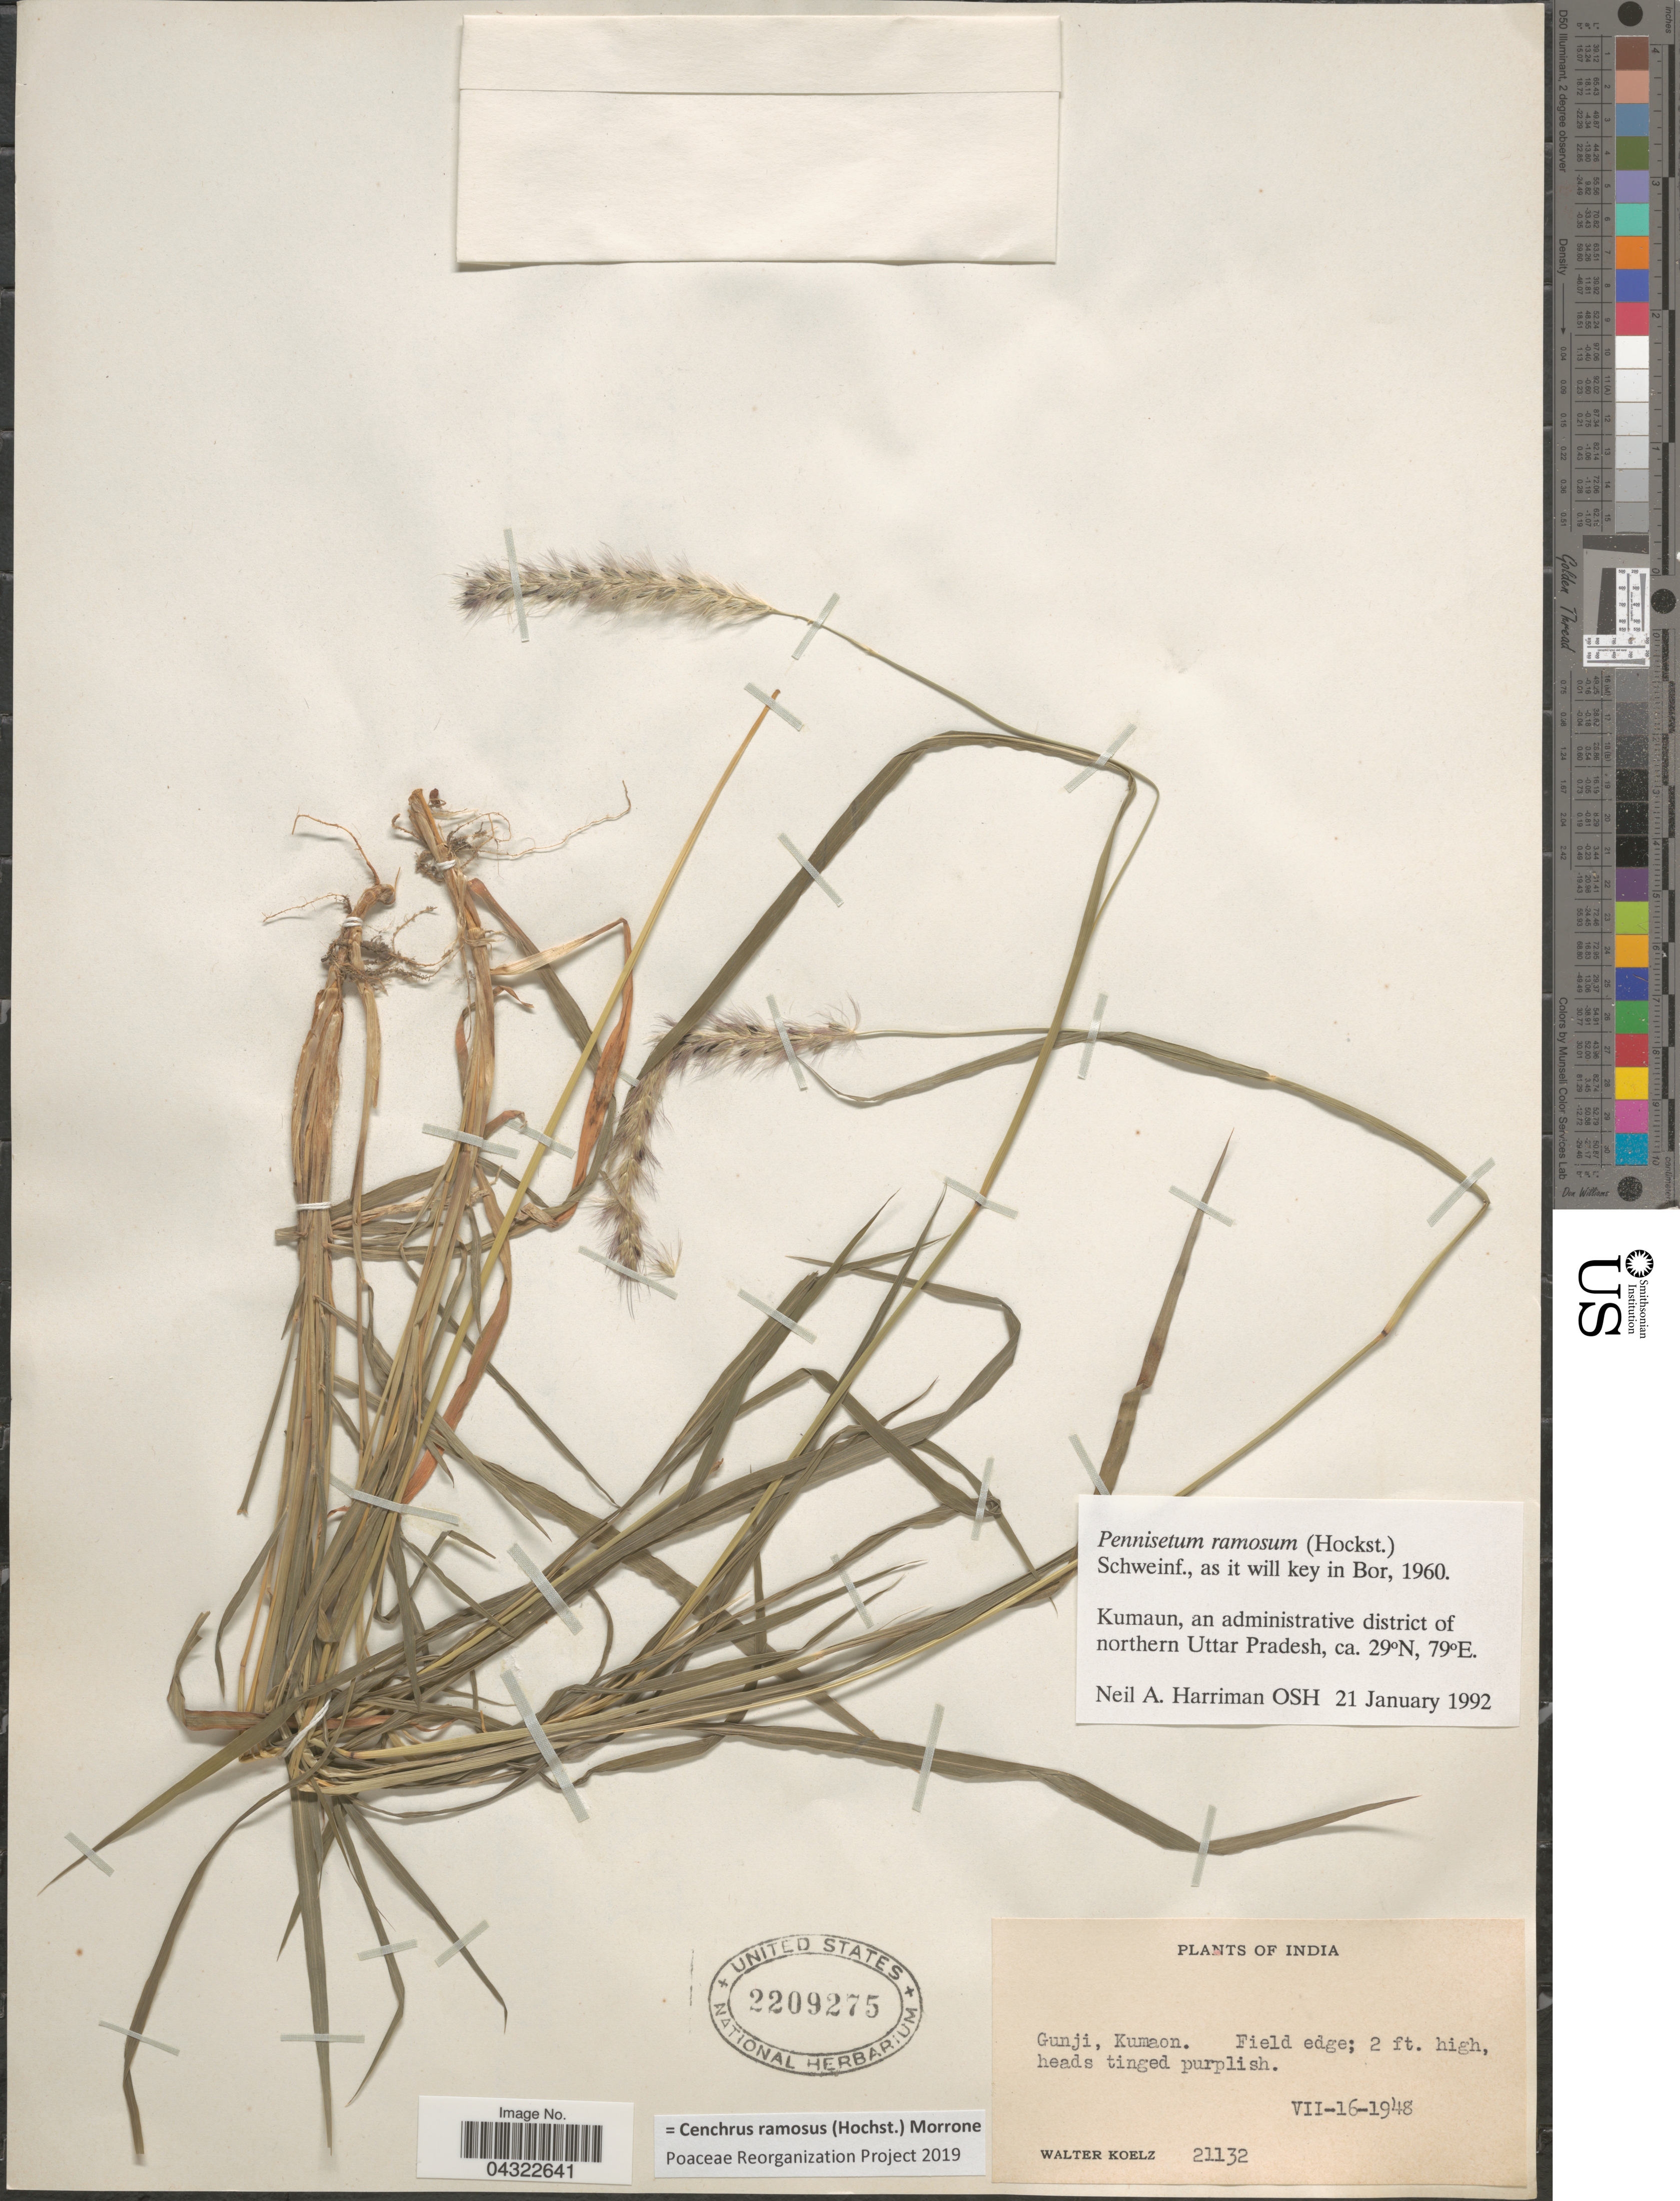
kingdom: Plantae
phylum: Tracheophyta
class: Liliopsida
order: Poales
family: Poaceae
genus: Cenchrus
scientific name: Cenchrus ramosus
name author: (Hochst.) Morrone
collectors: W. N. Koelz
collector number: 21132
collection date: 1948-07-16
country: India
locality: Gunji, Kumaon.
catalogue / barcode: US 2209275